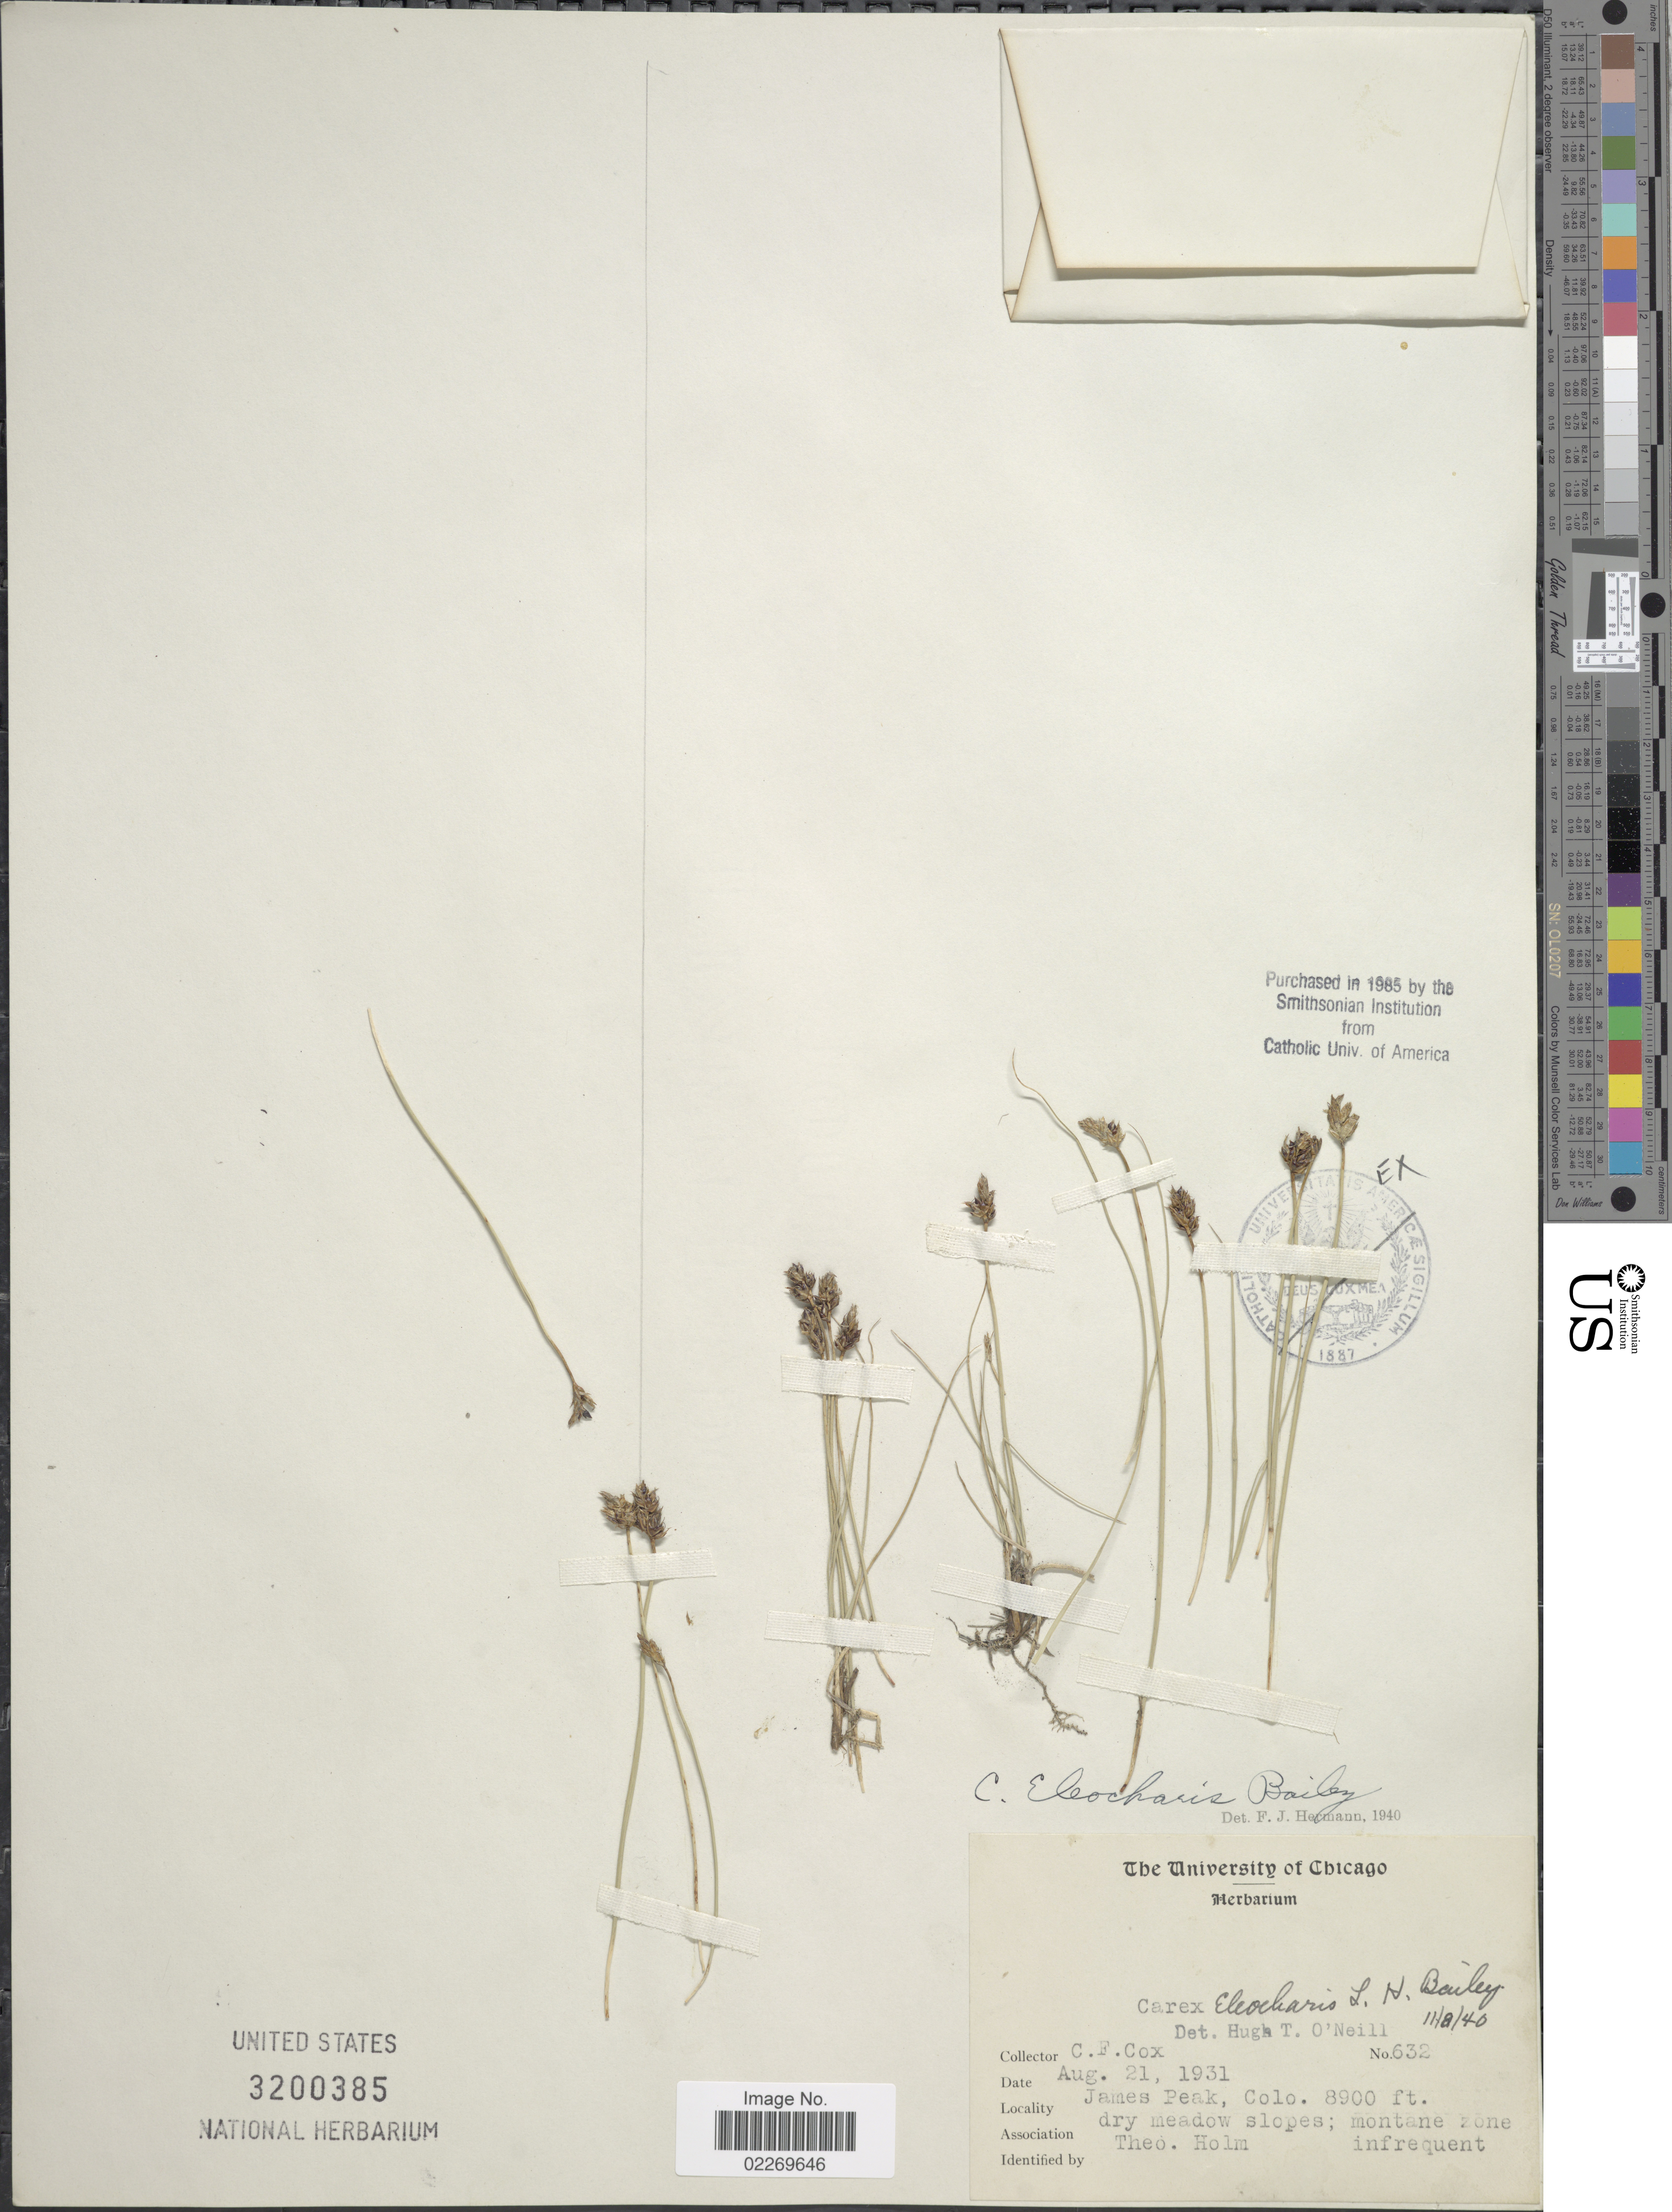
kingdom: Plantae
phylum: Tracheophyta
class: Liliopsida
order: Poales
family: Cyperaceae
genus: Carex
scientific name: Carex eleocharis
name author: L.H. Bailey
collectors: C. Cox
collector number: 632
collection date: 1931-08-21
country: United States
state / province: Colorado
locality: James Peak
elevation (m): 2713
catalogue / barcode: US 3200385